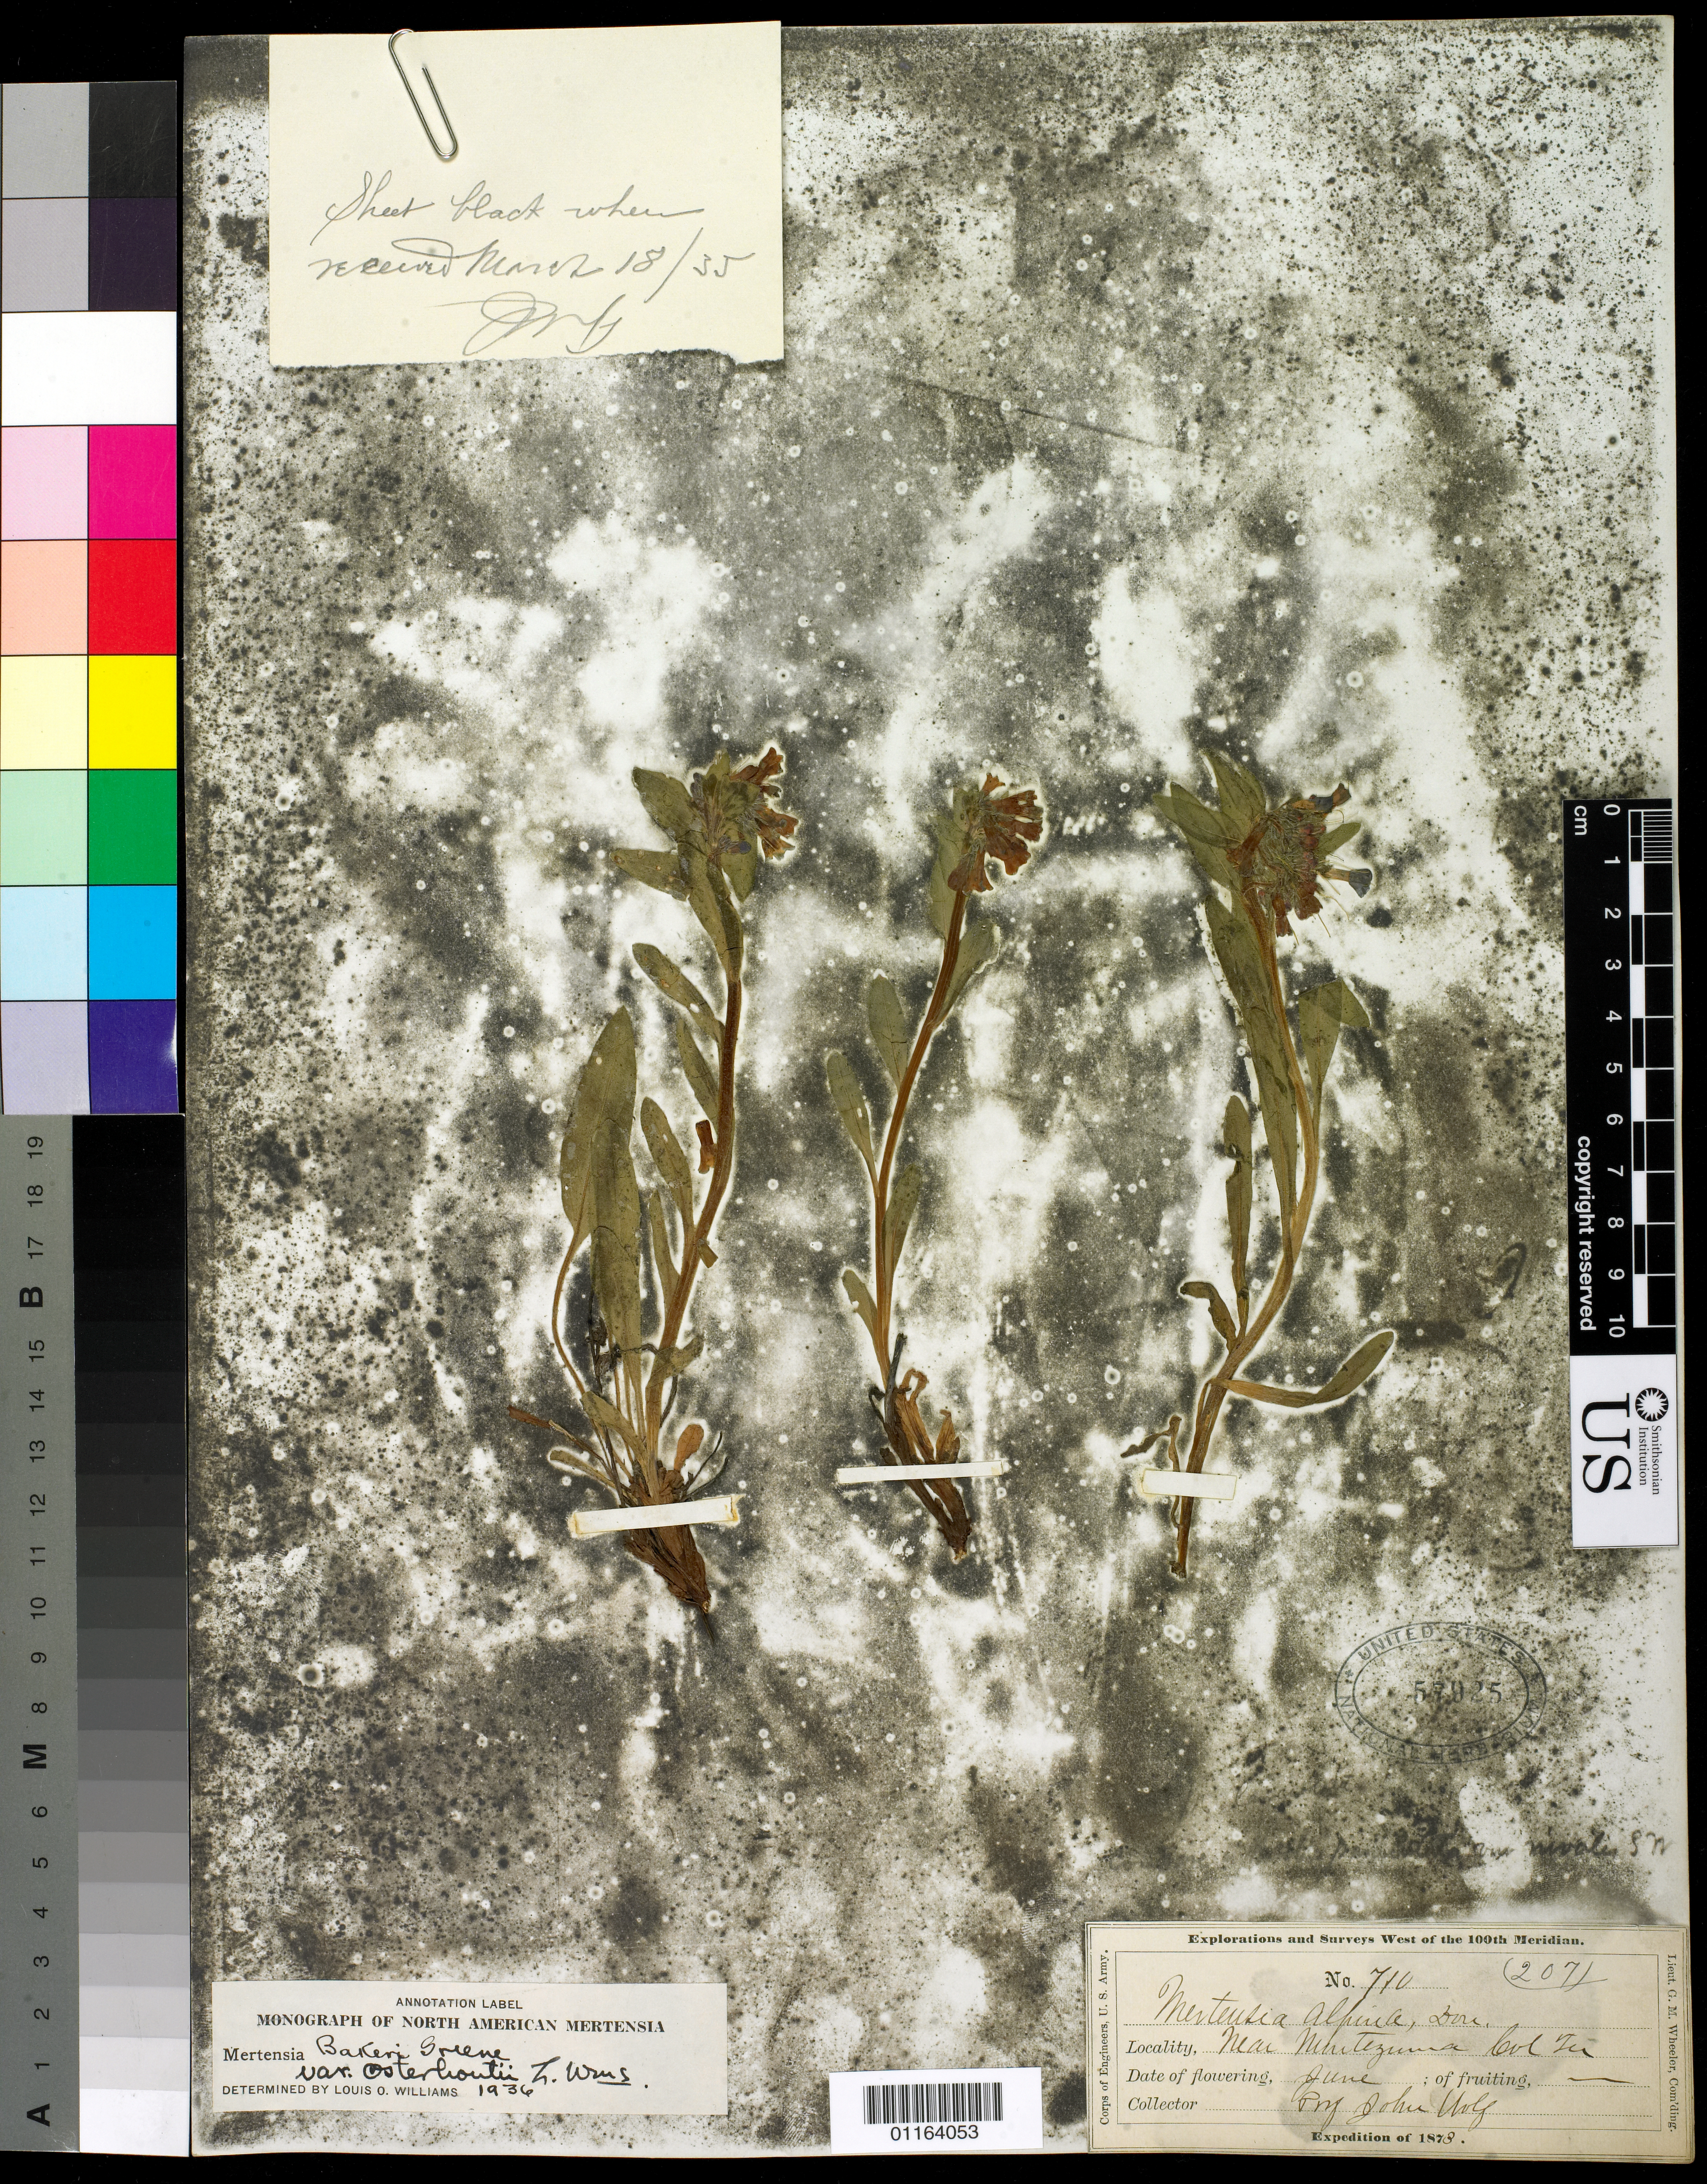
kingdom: Plantae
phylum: Tracheophyta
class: Magnoliopsida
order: Boraginales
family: Boraginaceae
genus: Mertensia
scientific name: Mertensia bakeri var. osterhoutii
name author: L.O. Williams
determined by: Williams, Louis O.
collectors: J. Wolf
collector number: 710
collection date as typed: Jun1873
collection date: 1873-06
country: United States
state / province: Colorado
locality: near Montezuma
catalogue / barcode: US 57925